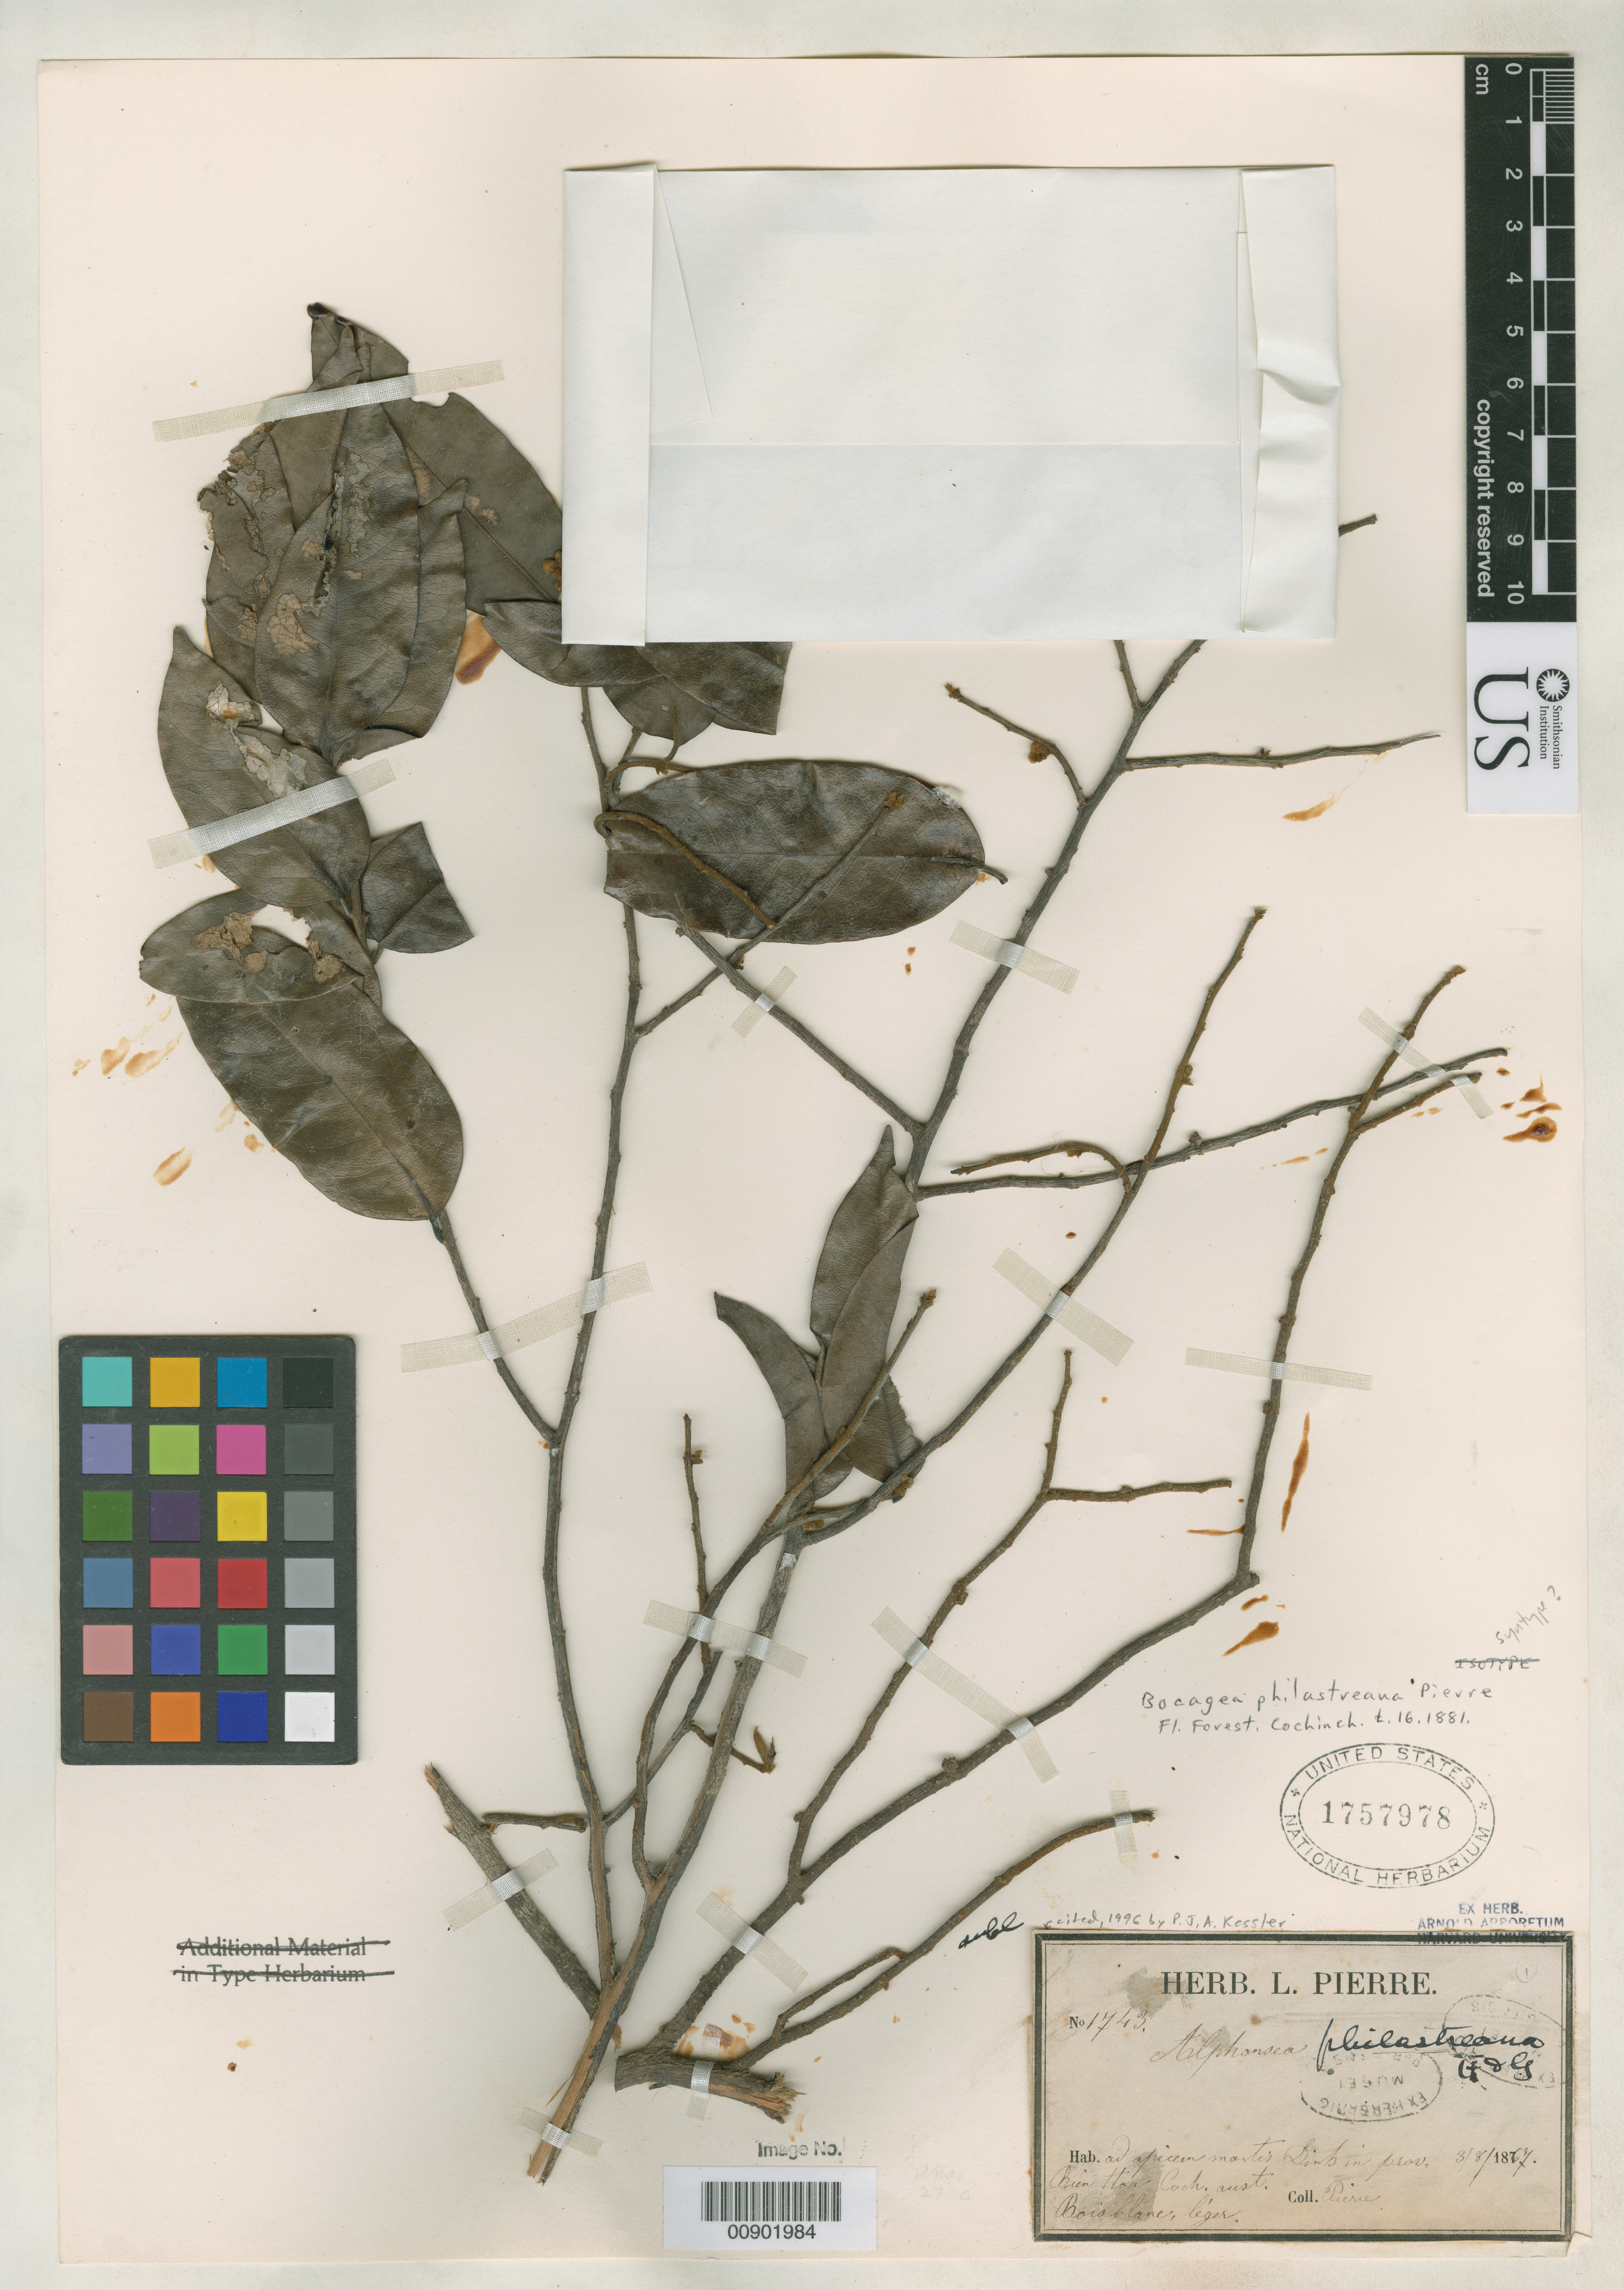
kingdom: Plantae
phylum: Tracheophyta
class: Magnoliopsida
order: Magnoliales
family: Annonaceae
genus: Bocagea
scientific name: Bocagea philastreana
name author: Pierre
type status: Possible Syntype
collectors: J. Pierre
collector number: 1743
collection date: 1867-08-03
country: Vietnam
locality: Ad apicem montis Dinh in prov. Bien Hoa Coch. Aust.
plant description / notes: Note varying dates & localities on US dups. Type as cited by Kessler (Bot. Jahrb. Syst. 118: 99-100, 1996) is Pierre 1743, but collected May 1866.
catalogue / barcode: US 1757978